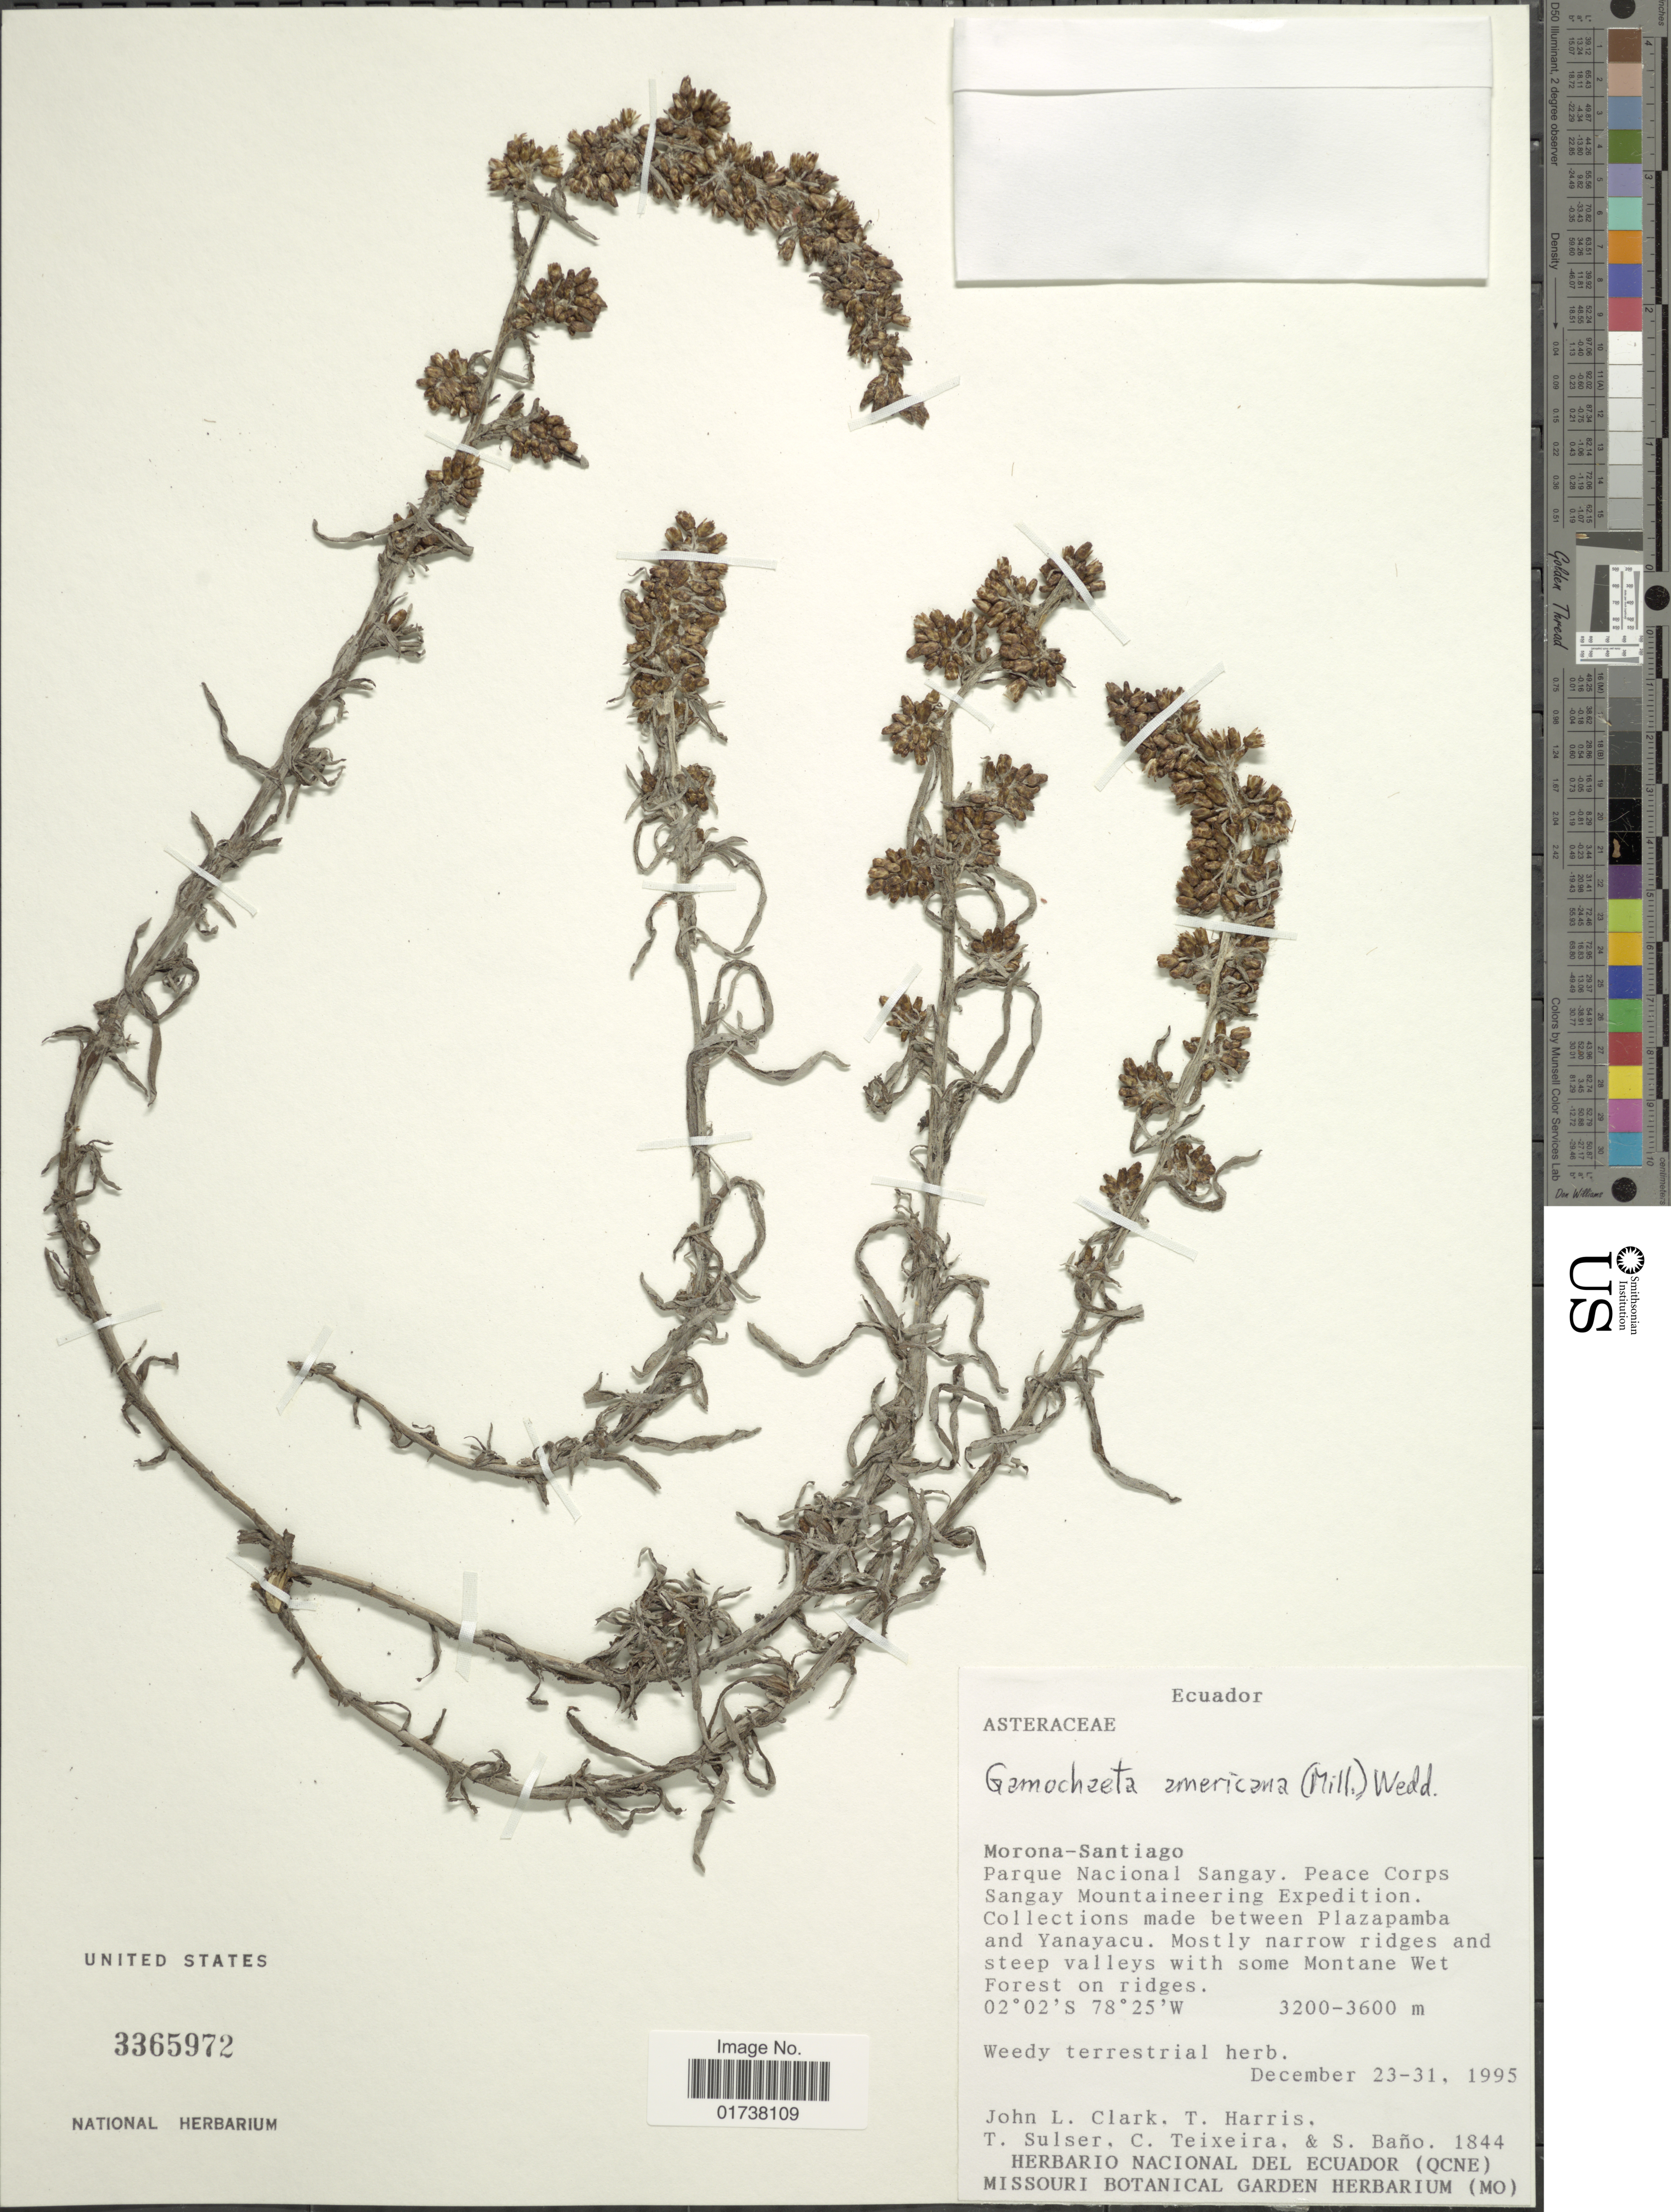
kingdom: Plantae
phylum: Tracheophyta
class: Magnoliopsida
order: Asterales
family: Asteraceae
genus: Gamochaeta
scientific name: Gamochaeta americana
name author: (Mill.) Wedd.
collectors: J. L. Clark, T. Harris, T. Sulser, C. Teixeira & S. Bano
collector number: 1844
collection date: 1995-12-23/1995-12-31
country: Ecuador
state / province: Morona-Santiago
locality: Parque Nacional Sangay, Peace Corps Sangay Mountaineering Expedition, between Plazapamba and Yanayacu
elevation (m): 3200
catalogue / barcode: US 3365972